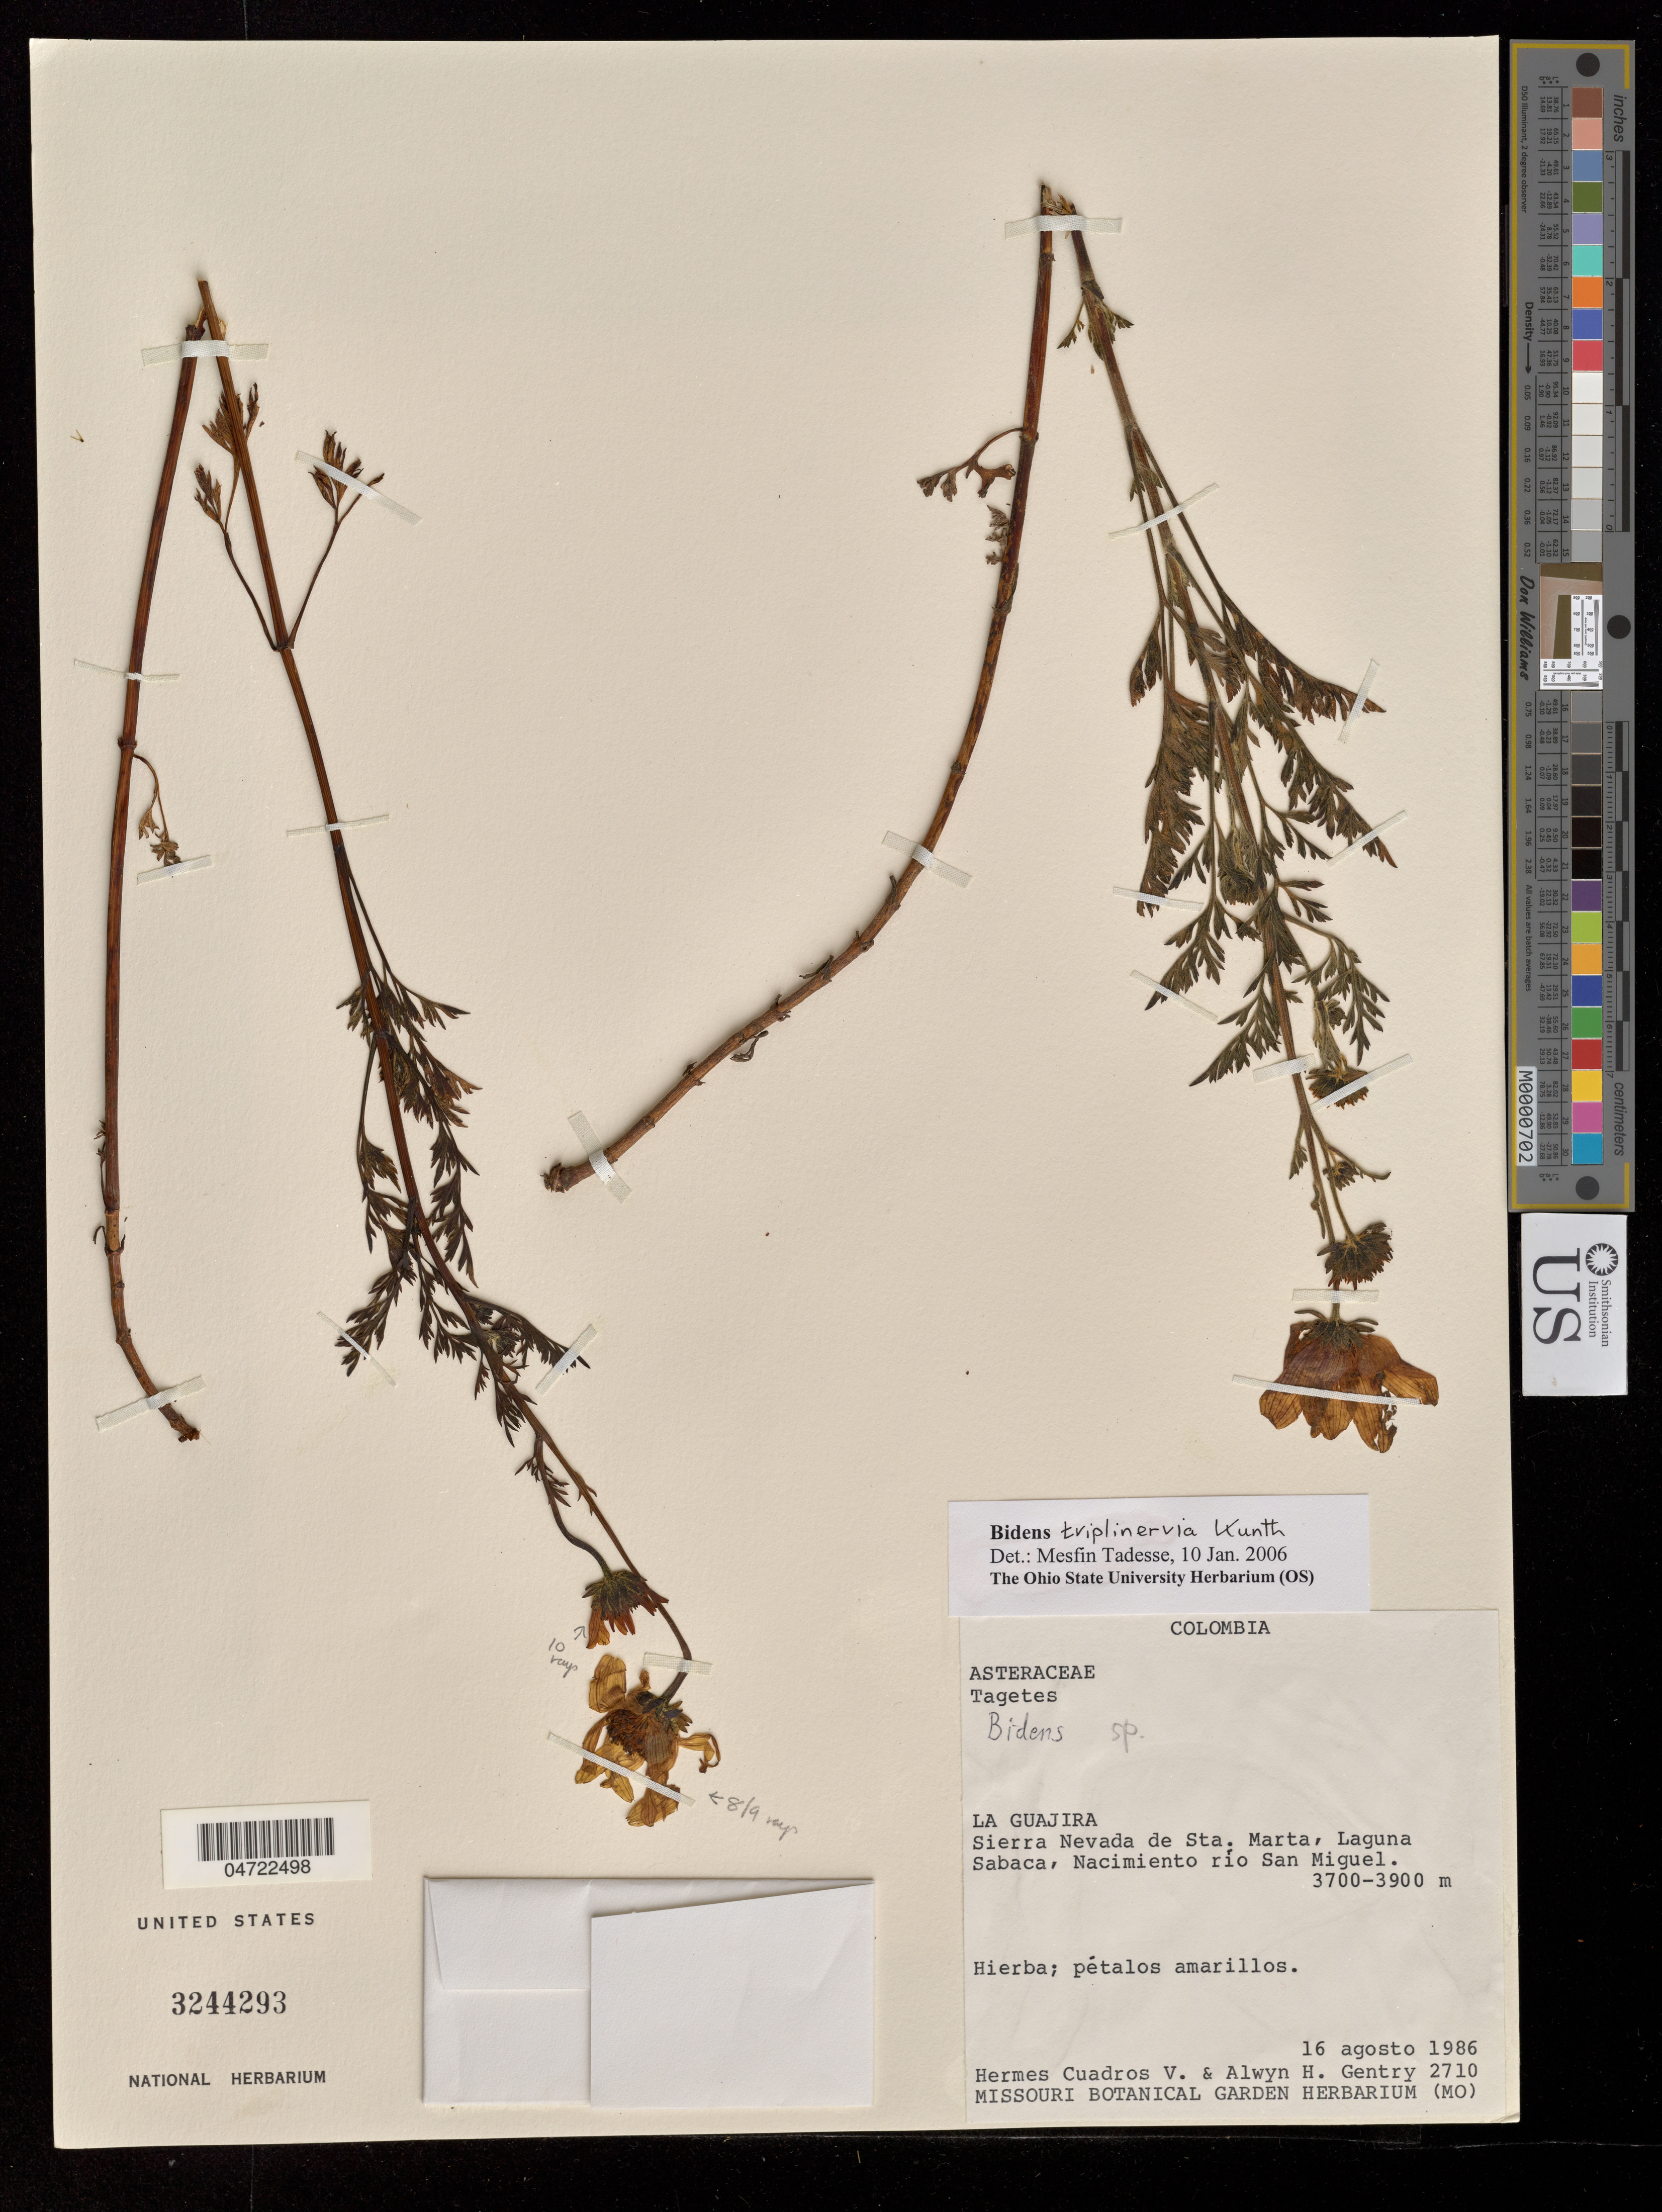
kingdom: Plantae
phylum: Tracheophyta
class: Magnoliopsida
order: Asterales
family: Asteraceae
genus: Bidens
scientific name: Bidens triplinervia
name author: Kunth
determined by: Tadesse, M.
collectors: H. Cuadros & A. H. Gentry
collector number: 2710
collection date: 1986-08-16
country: Colombia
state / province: La Guajira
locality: Sierra Nevada de Sta. Marta, Laguna Sabaca, Nacimiento rio San Miguel.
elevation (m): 3700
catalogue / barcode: US 3244293